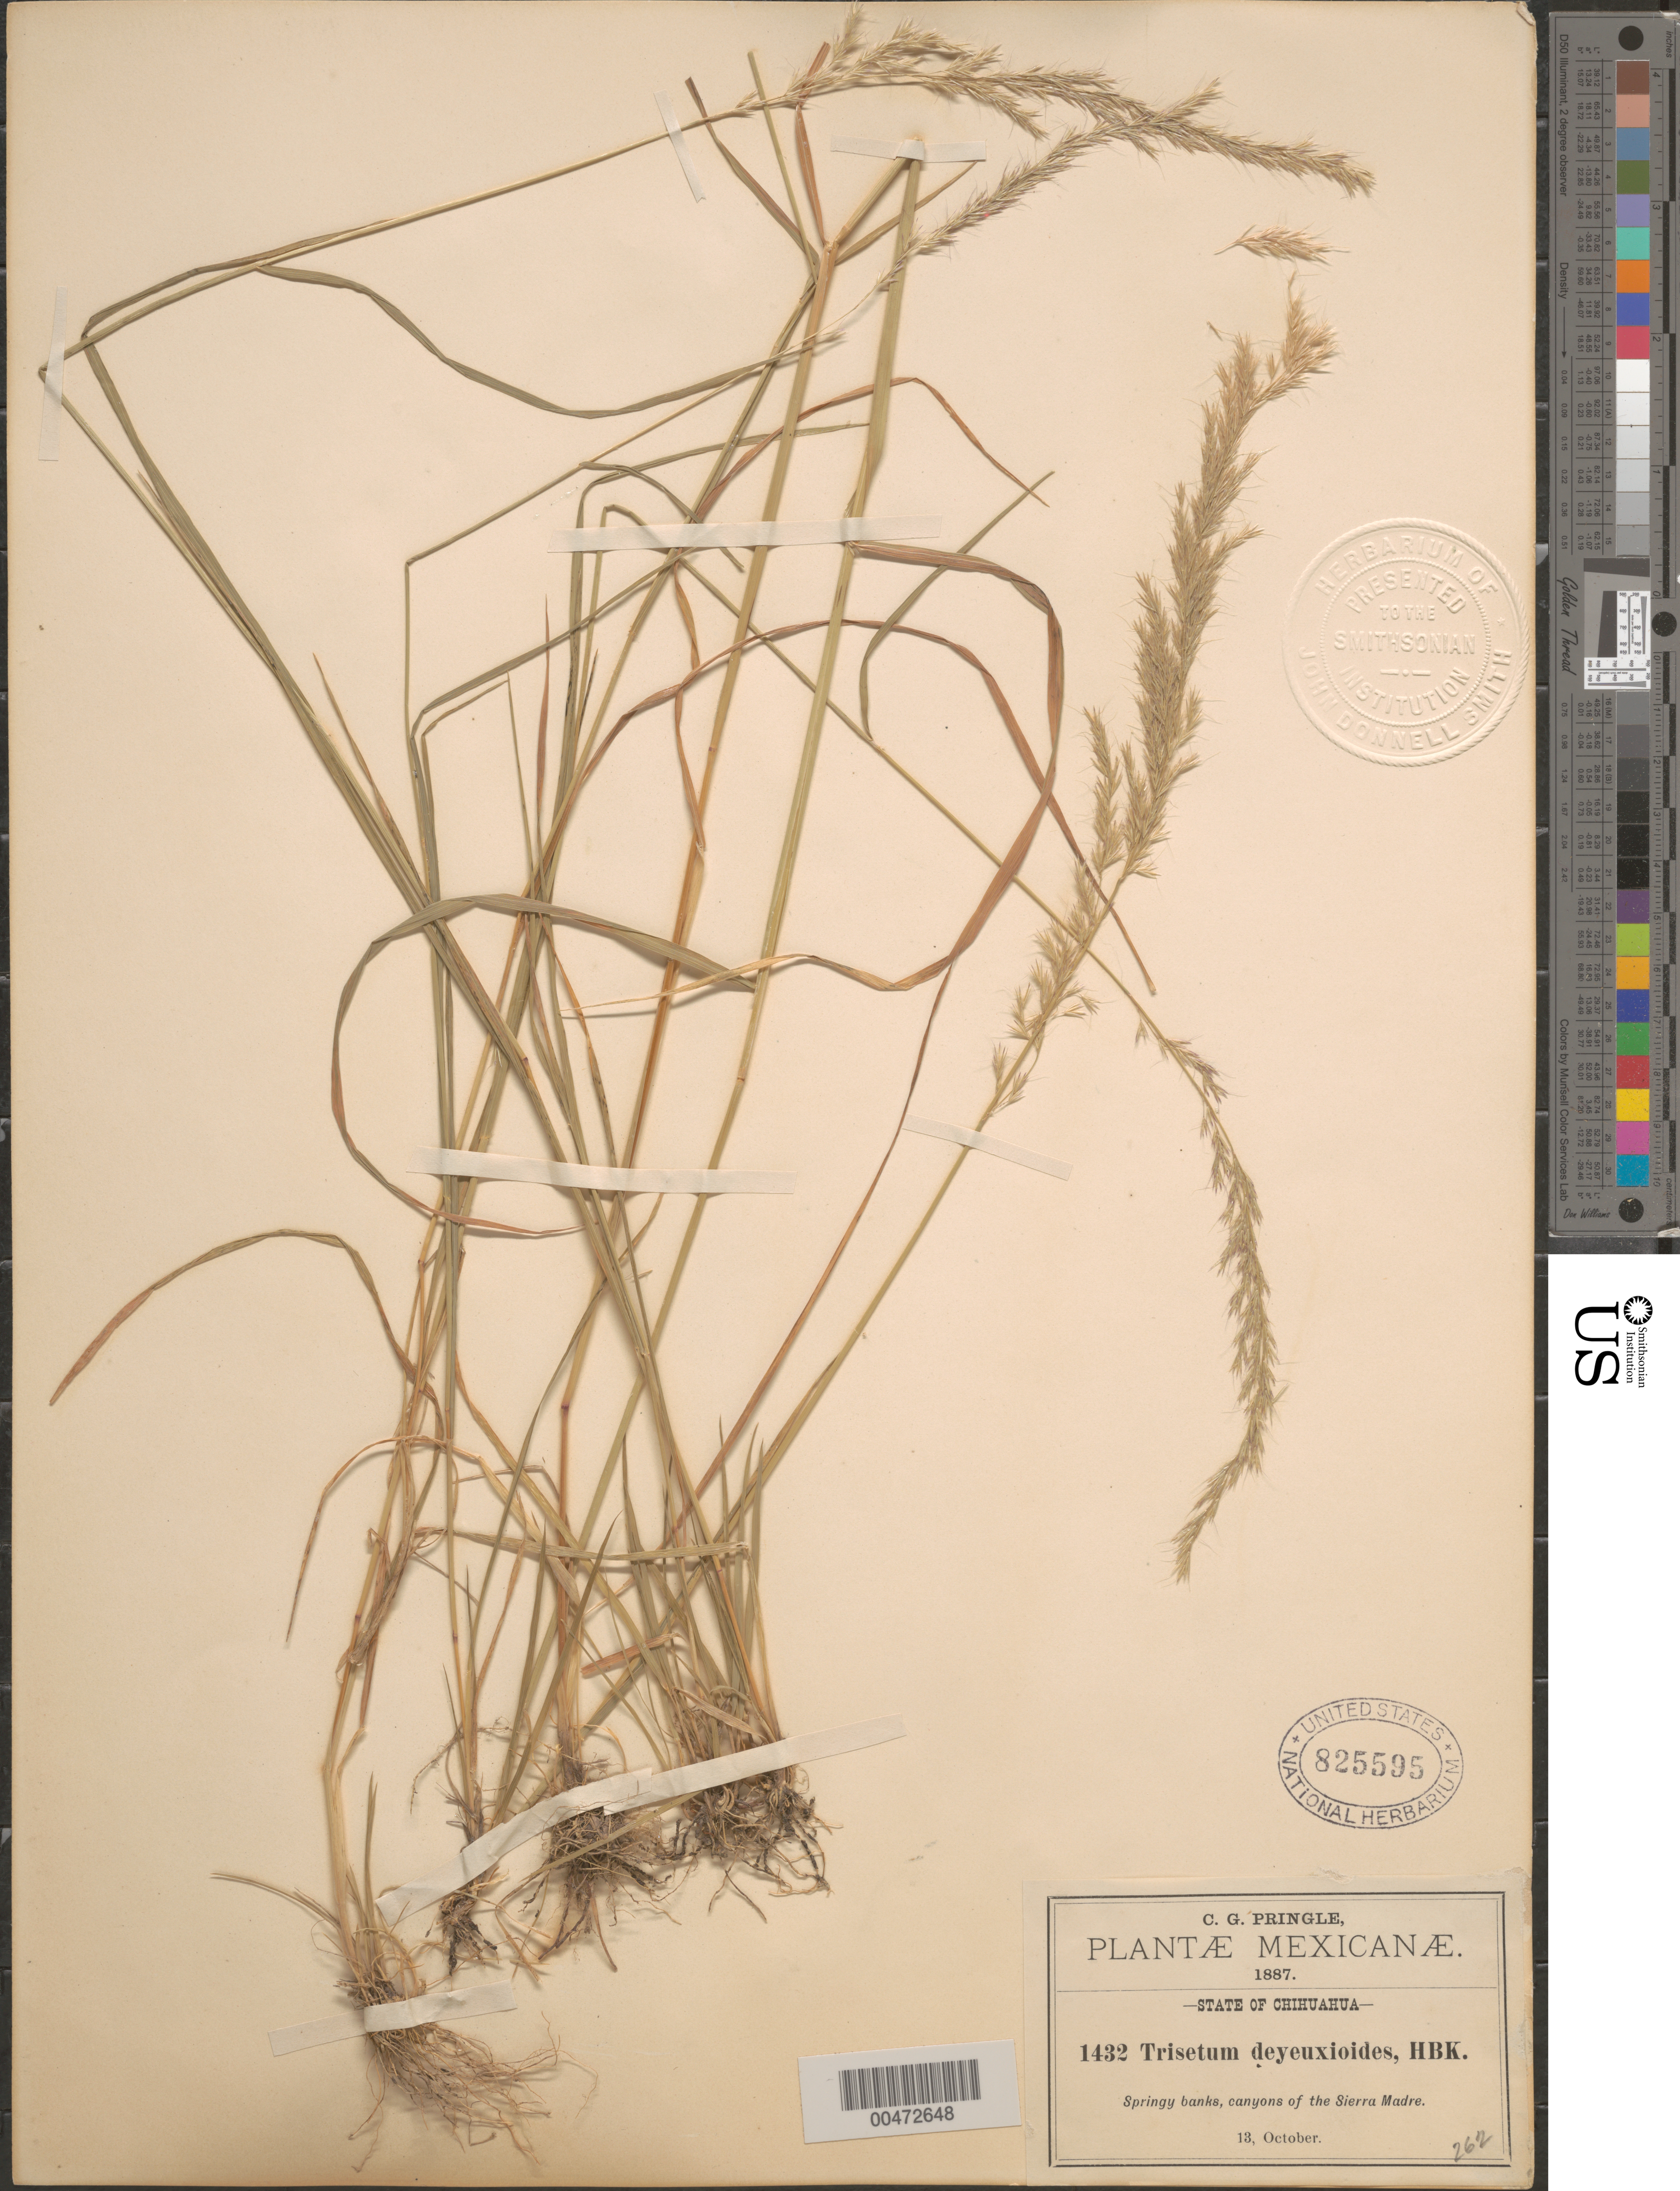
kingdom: Plantae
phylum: Tracheophyta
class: Liliopsida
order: Poales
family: Poaceae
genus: Trisetum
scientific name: Trisetum deyeuxioides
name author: (Kunth) Kunth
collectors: C. G. Pringle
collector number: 1432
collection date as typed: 13 Oct 1887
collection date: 1887-10-13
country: Mexico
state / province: Chihuahua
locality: Canyons of the Sierra Madre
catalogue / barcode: US 825595